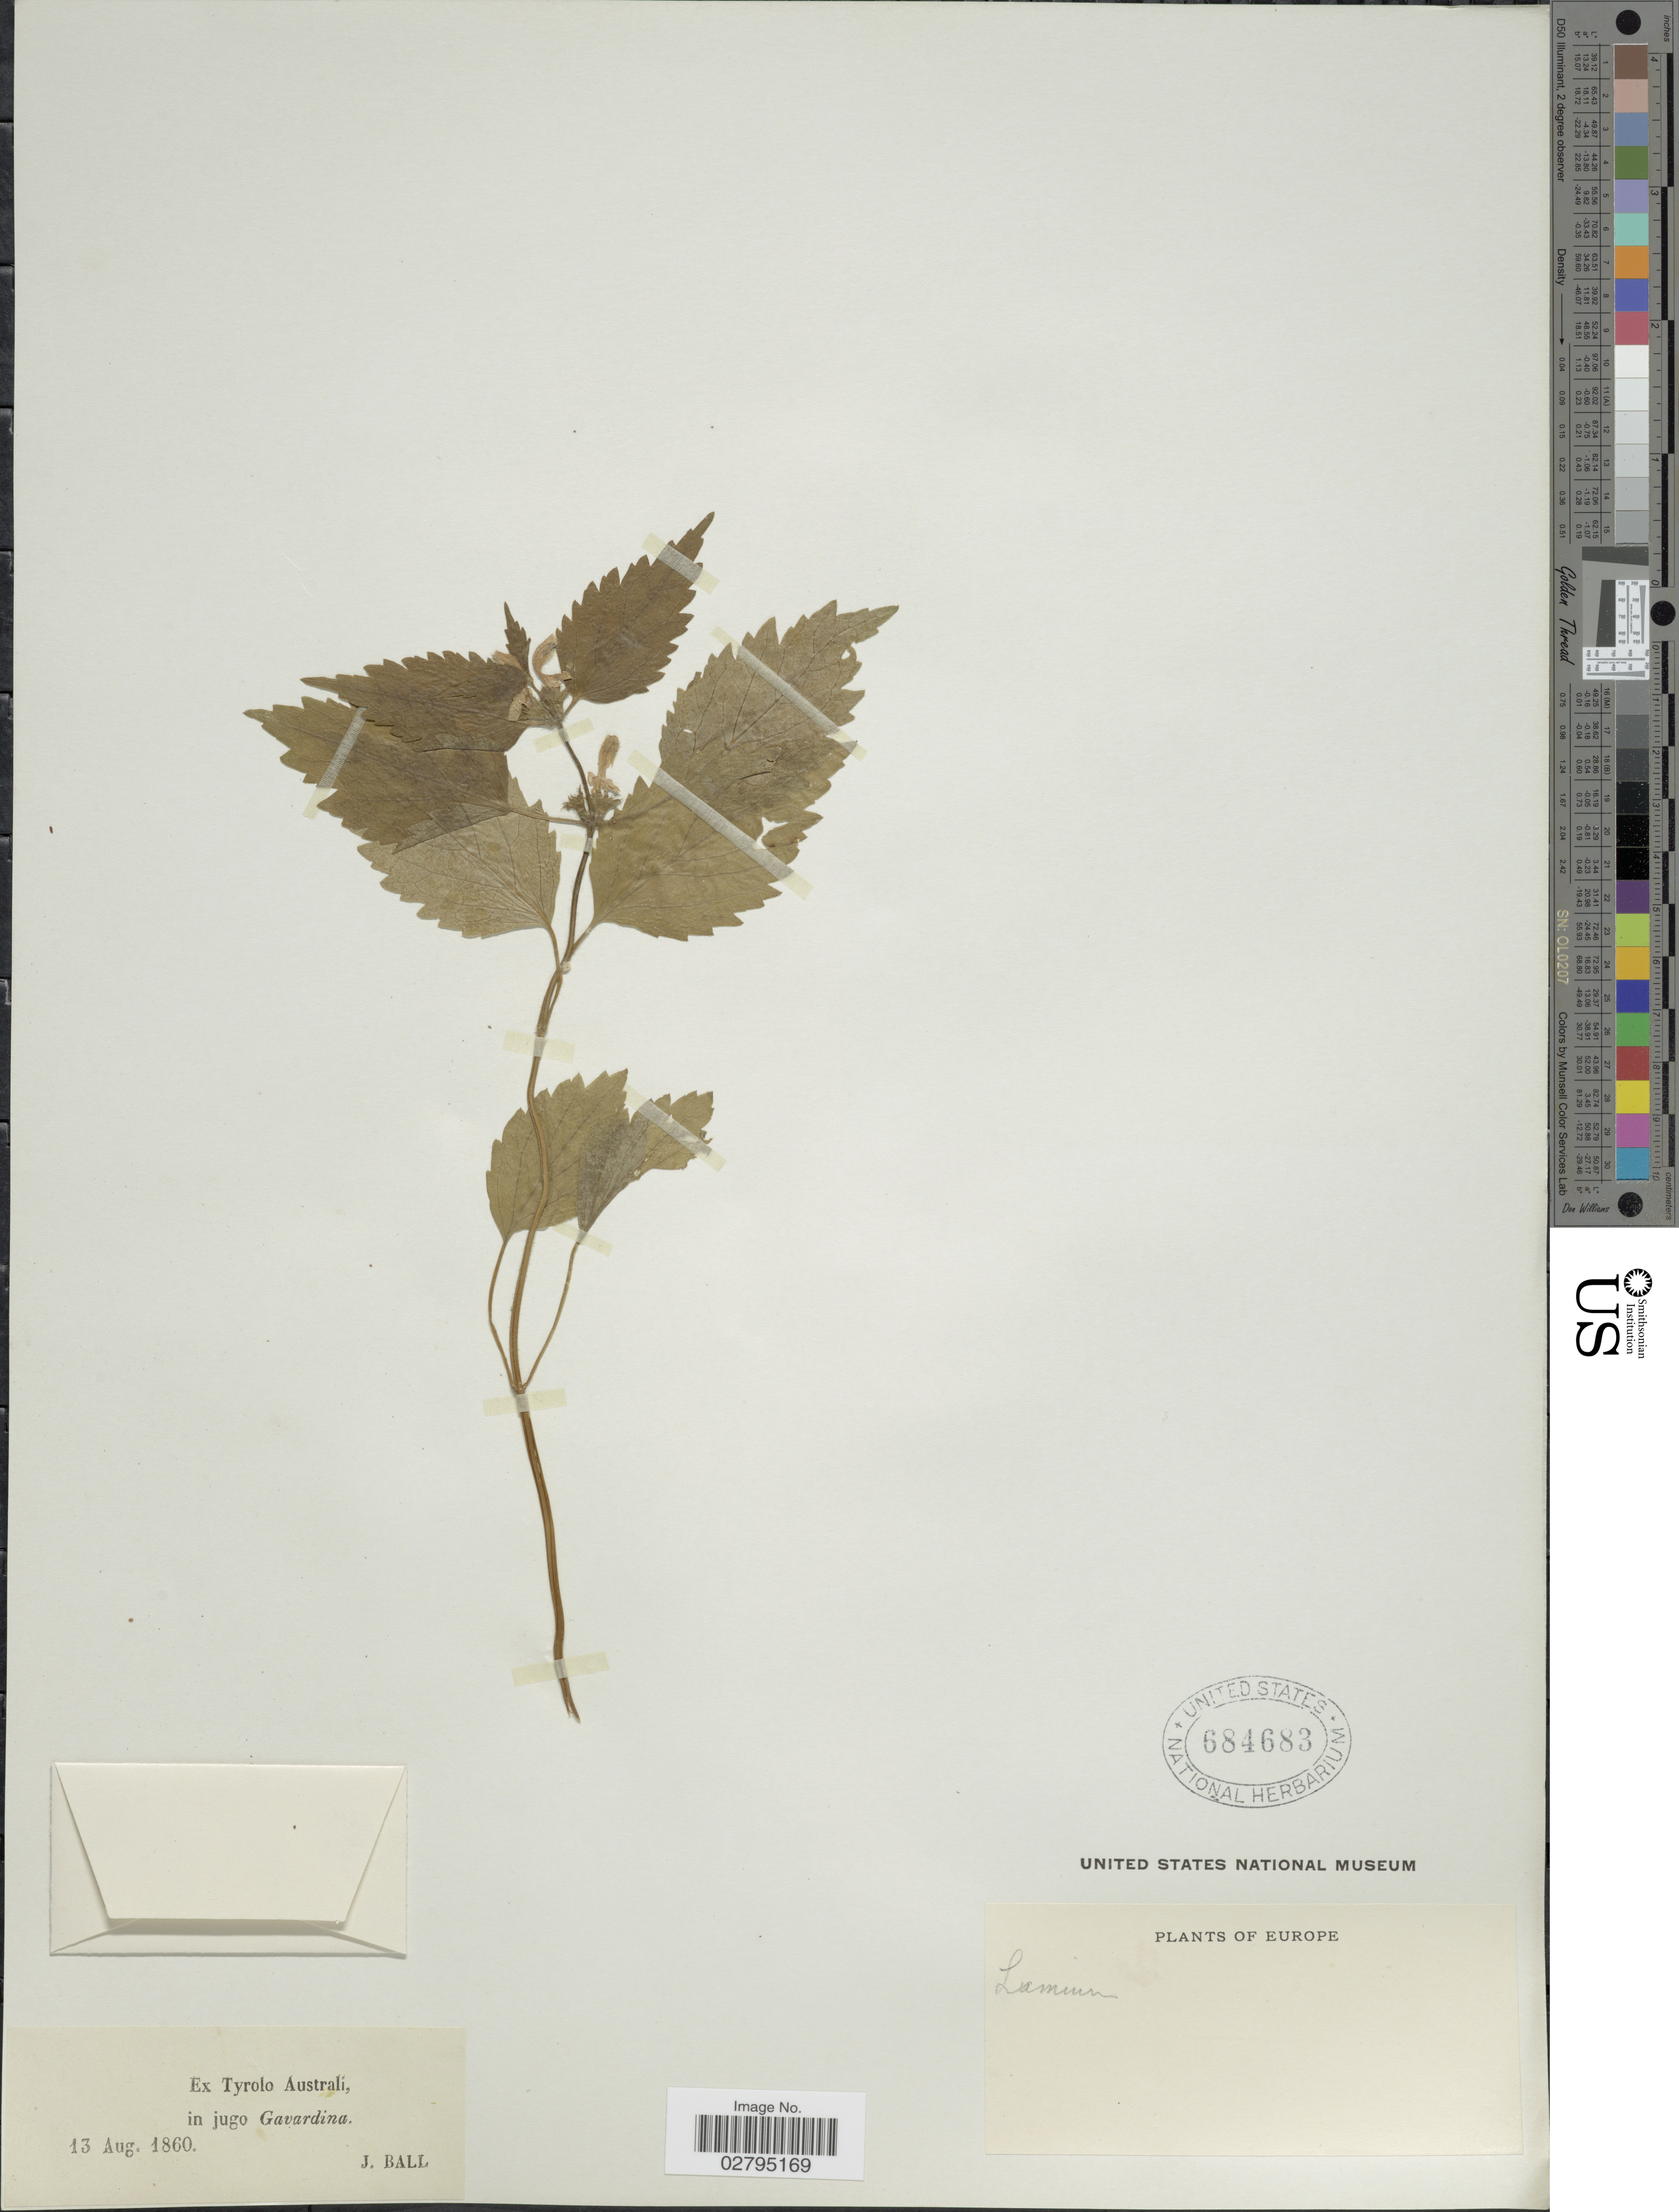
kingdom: Plantae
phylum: Tracheophyta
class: Magnoliopsida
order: Lamiales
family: Lamiaceae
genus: Lamium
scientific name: Lamium sp.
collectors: J. Ball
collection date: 1860-08-13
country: Austria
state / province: Tirol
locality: Tyrolo Australi, in jugo Gavardina, Europe.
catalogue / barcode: US 684683